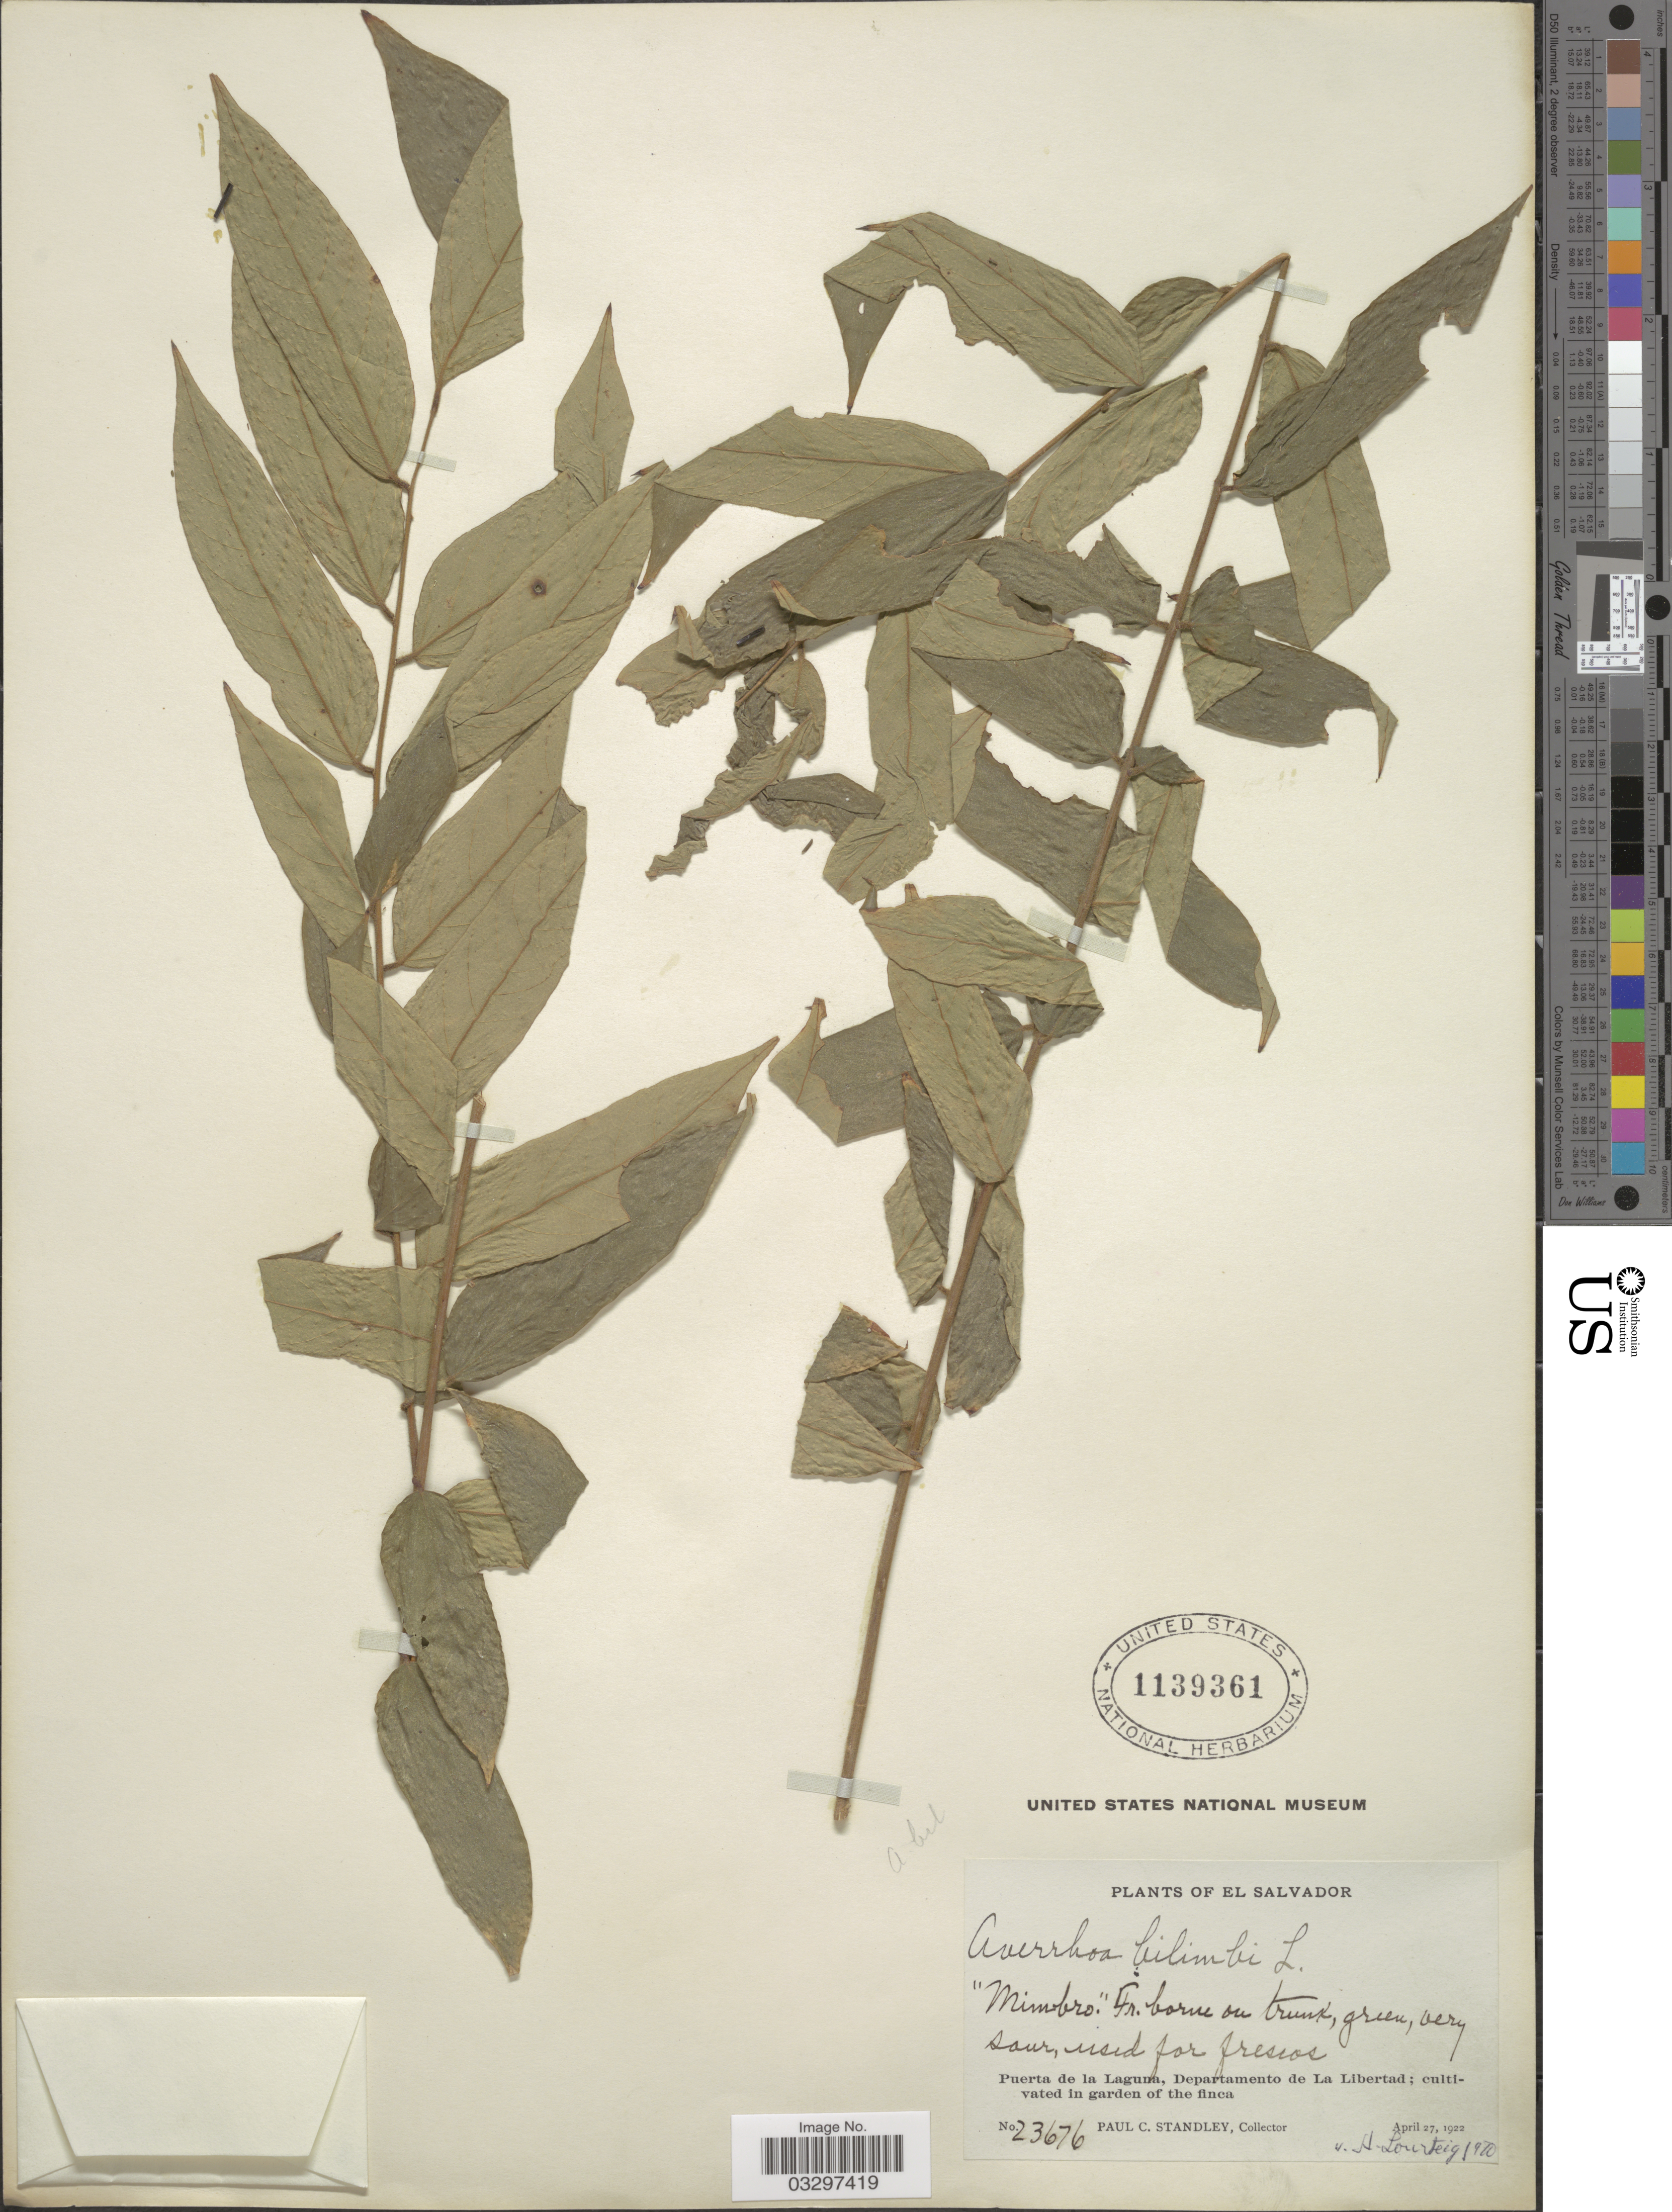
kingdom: Plantae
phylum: Tracheophyta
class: Magnoliopsida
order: Oxalidales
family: Oxalidaceae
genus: Averrhoa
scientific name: Averrhoa bilimbi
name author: L.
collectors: P. C. Standley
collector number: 23676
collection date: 1922-04-27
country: El Salvador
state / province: La Libertad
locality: Puerta de la Laguna, Departamento de La Libertad; cultivated in garden of the finca.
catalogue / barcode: US 1139361